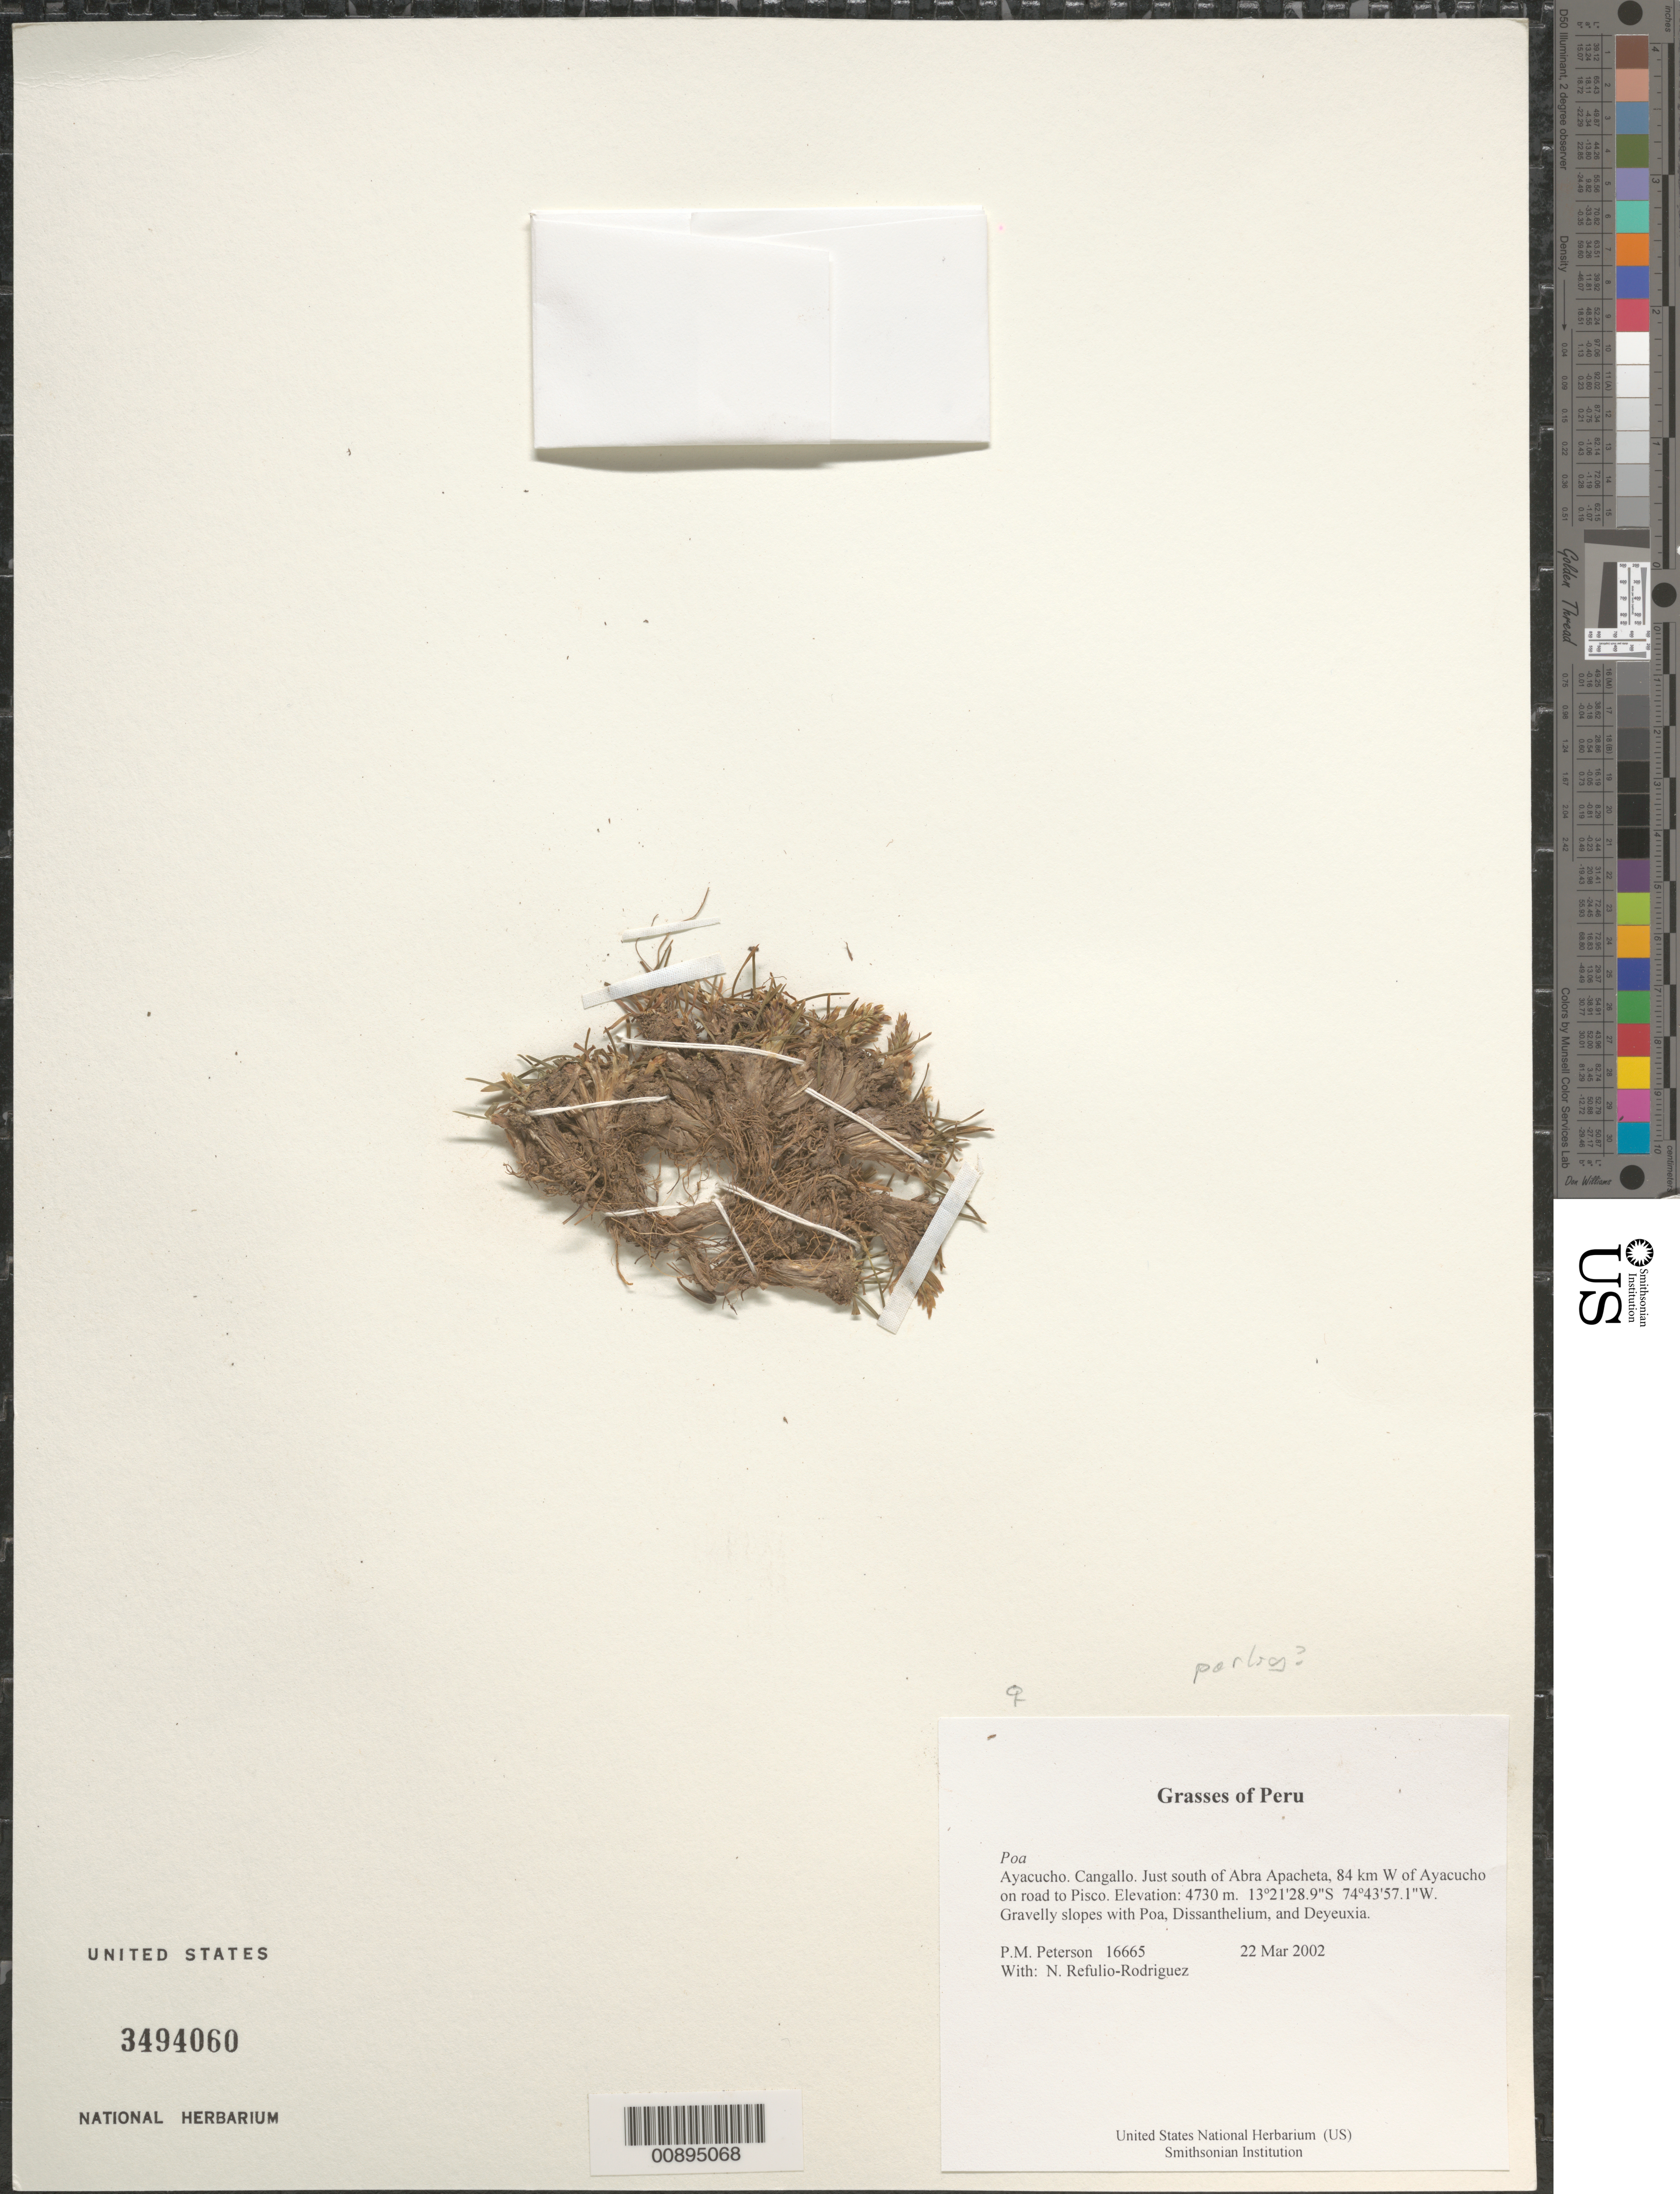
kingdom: Plantae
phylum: Tracheophyta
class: Liliopsida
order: Poales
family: Poaceae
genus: Poa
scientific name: Poa perligulata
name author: Pilg.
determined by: Soreng, Robert J., Research Associate (BOT), Smithsonian Institution - National Museum of Natural History (UNITED STATES)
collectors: P. M. Peterson & N. Refulio-Rodríguez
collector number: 16665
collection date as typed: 22 Mar 2002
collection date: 2002-03-22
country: Peru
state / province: Ayacucho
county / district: Cangallo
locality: Just south of Abra Apacheta, 84 km W of Ayacucho on road to Pisco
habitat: Gravelly slopes with ~Poa, Dissanthelium, and Deyeuxia~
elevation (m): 4730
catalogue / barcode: US 3494060